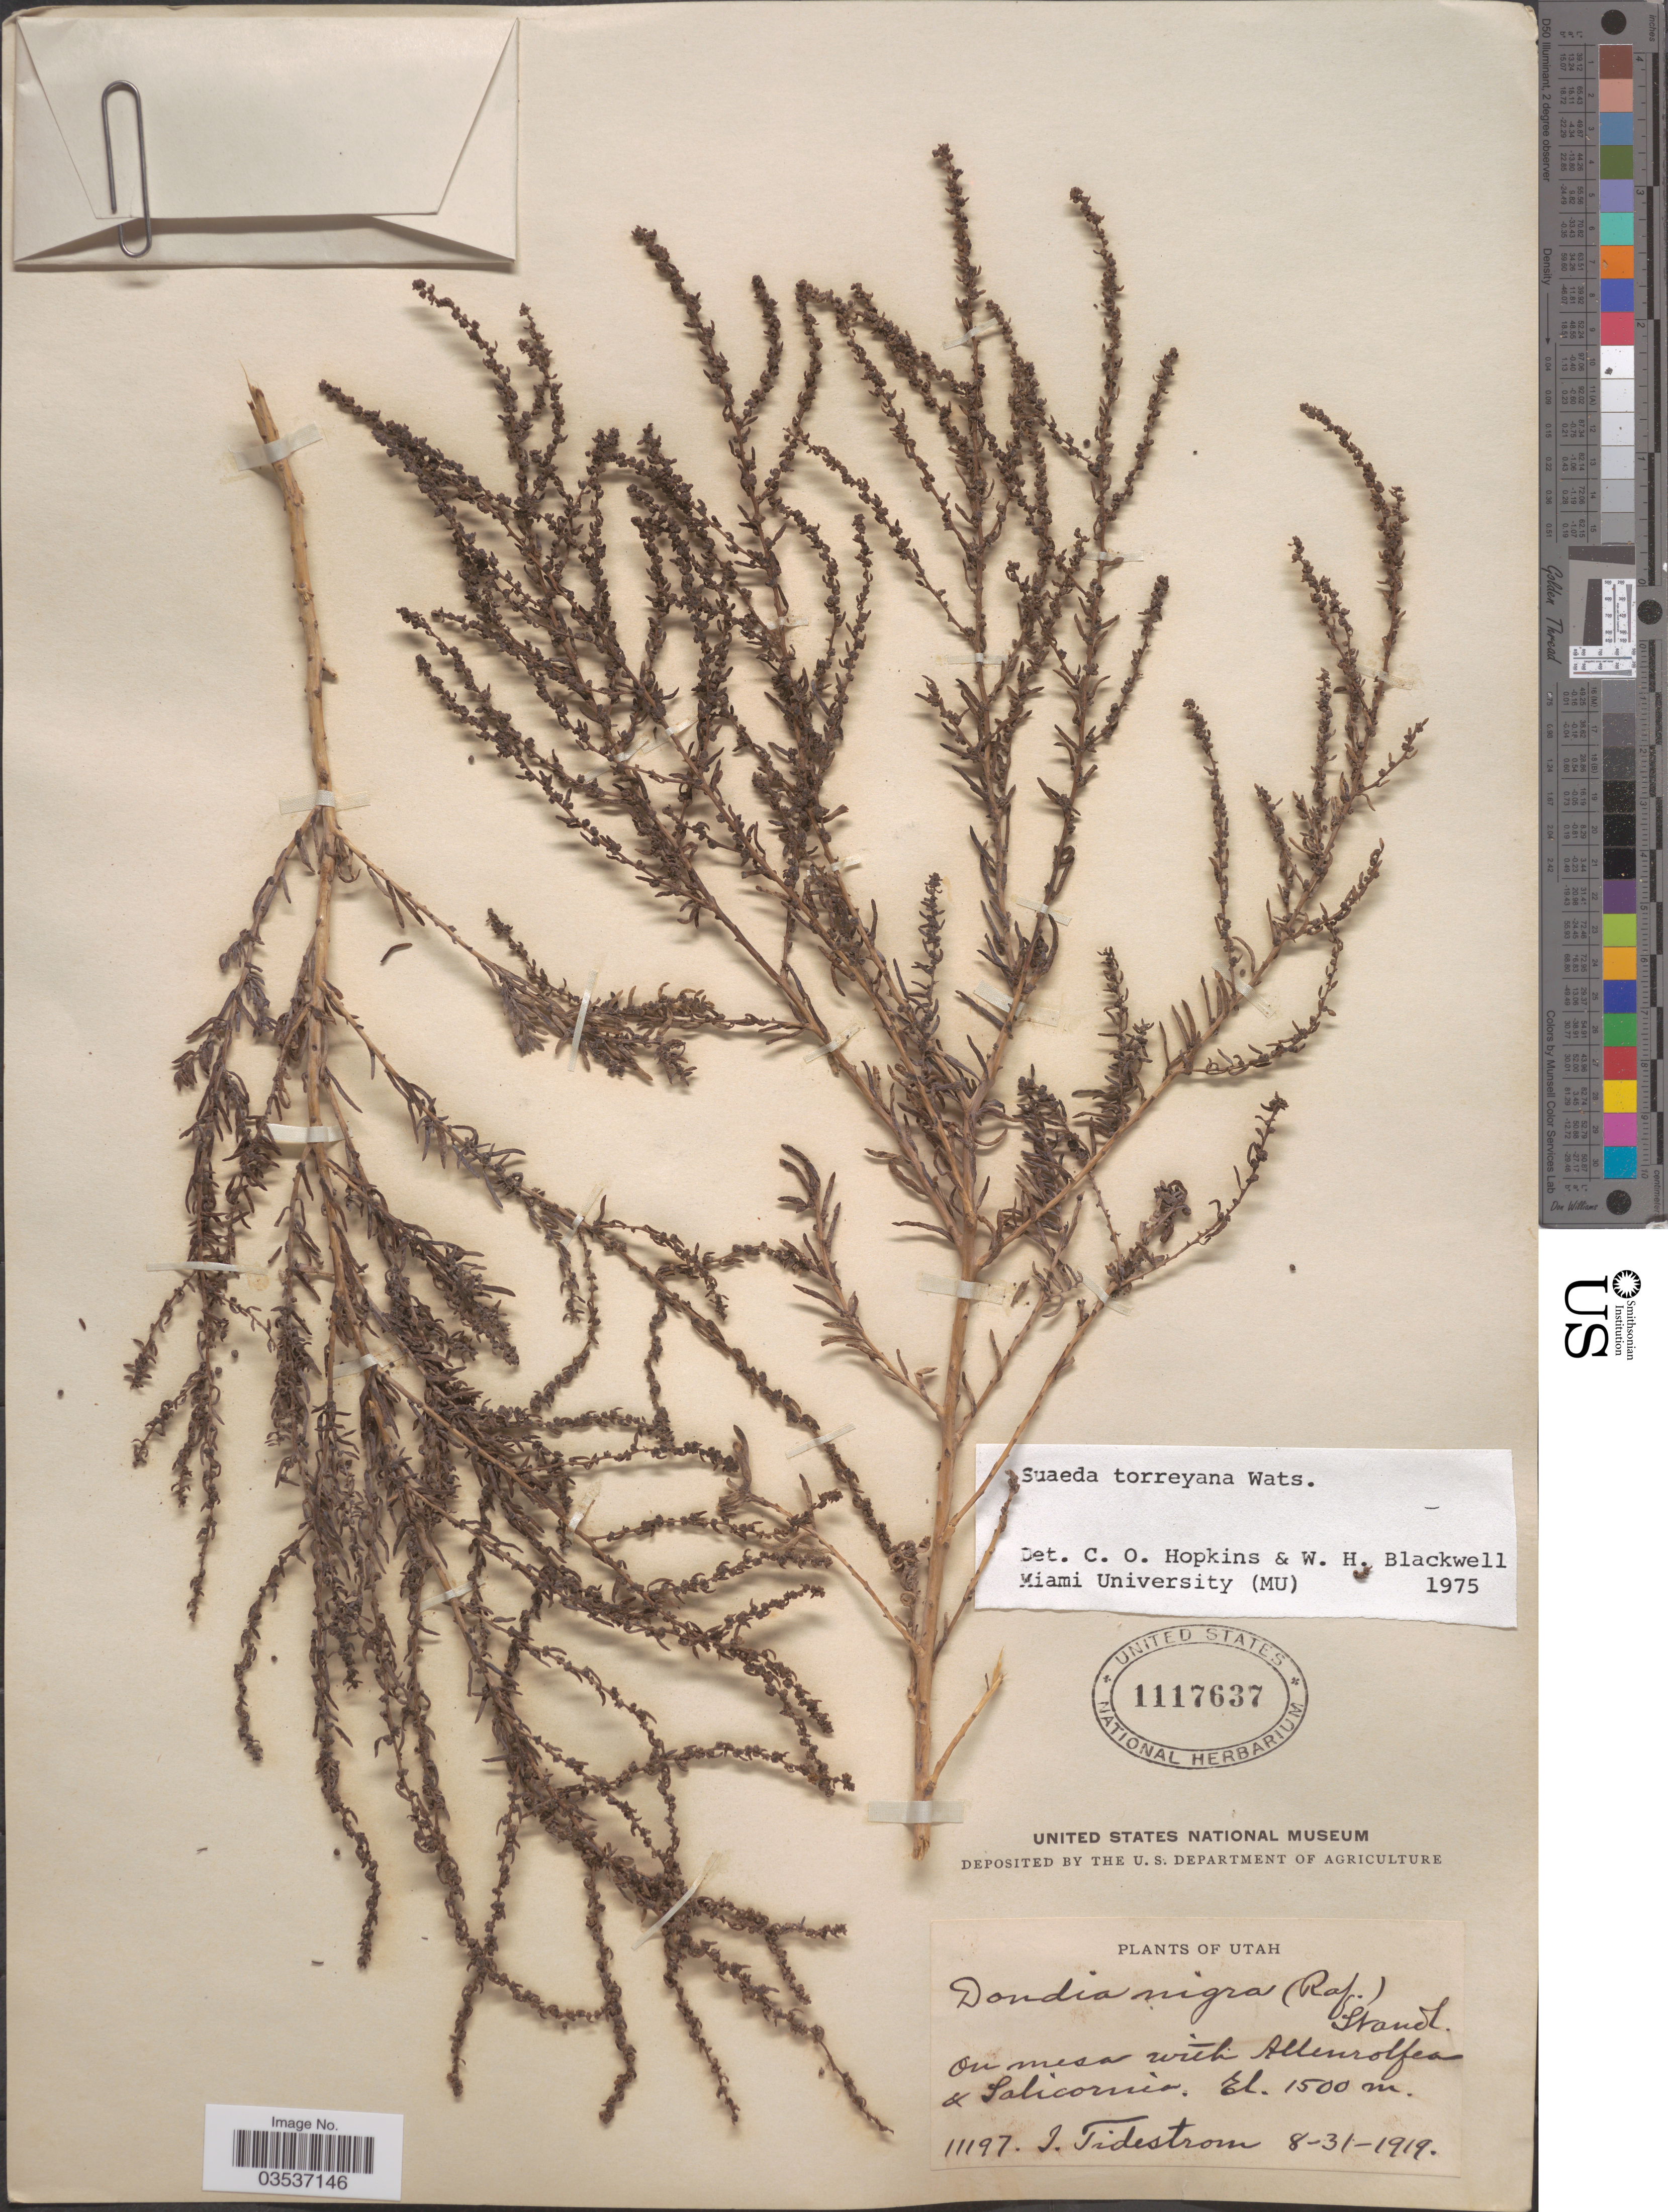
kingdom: Plantae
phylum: Tracheophyta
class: Magnoliopsida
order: Caryophyllales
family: Amaranthaceae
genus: Suaeda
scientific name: Suaeda torreyana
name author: S. Watson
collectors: I. F. Tidestrom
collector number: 11197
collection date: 1919-08-31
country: United States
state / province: Utah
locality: Allenrolfea & Salicornia.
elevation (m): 1500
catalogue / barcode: US 1117637